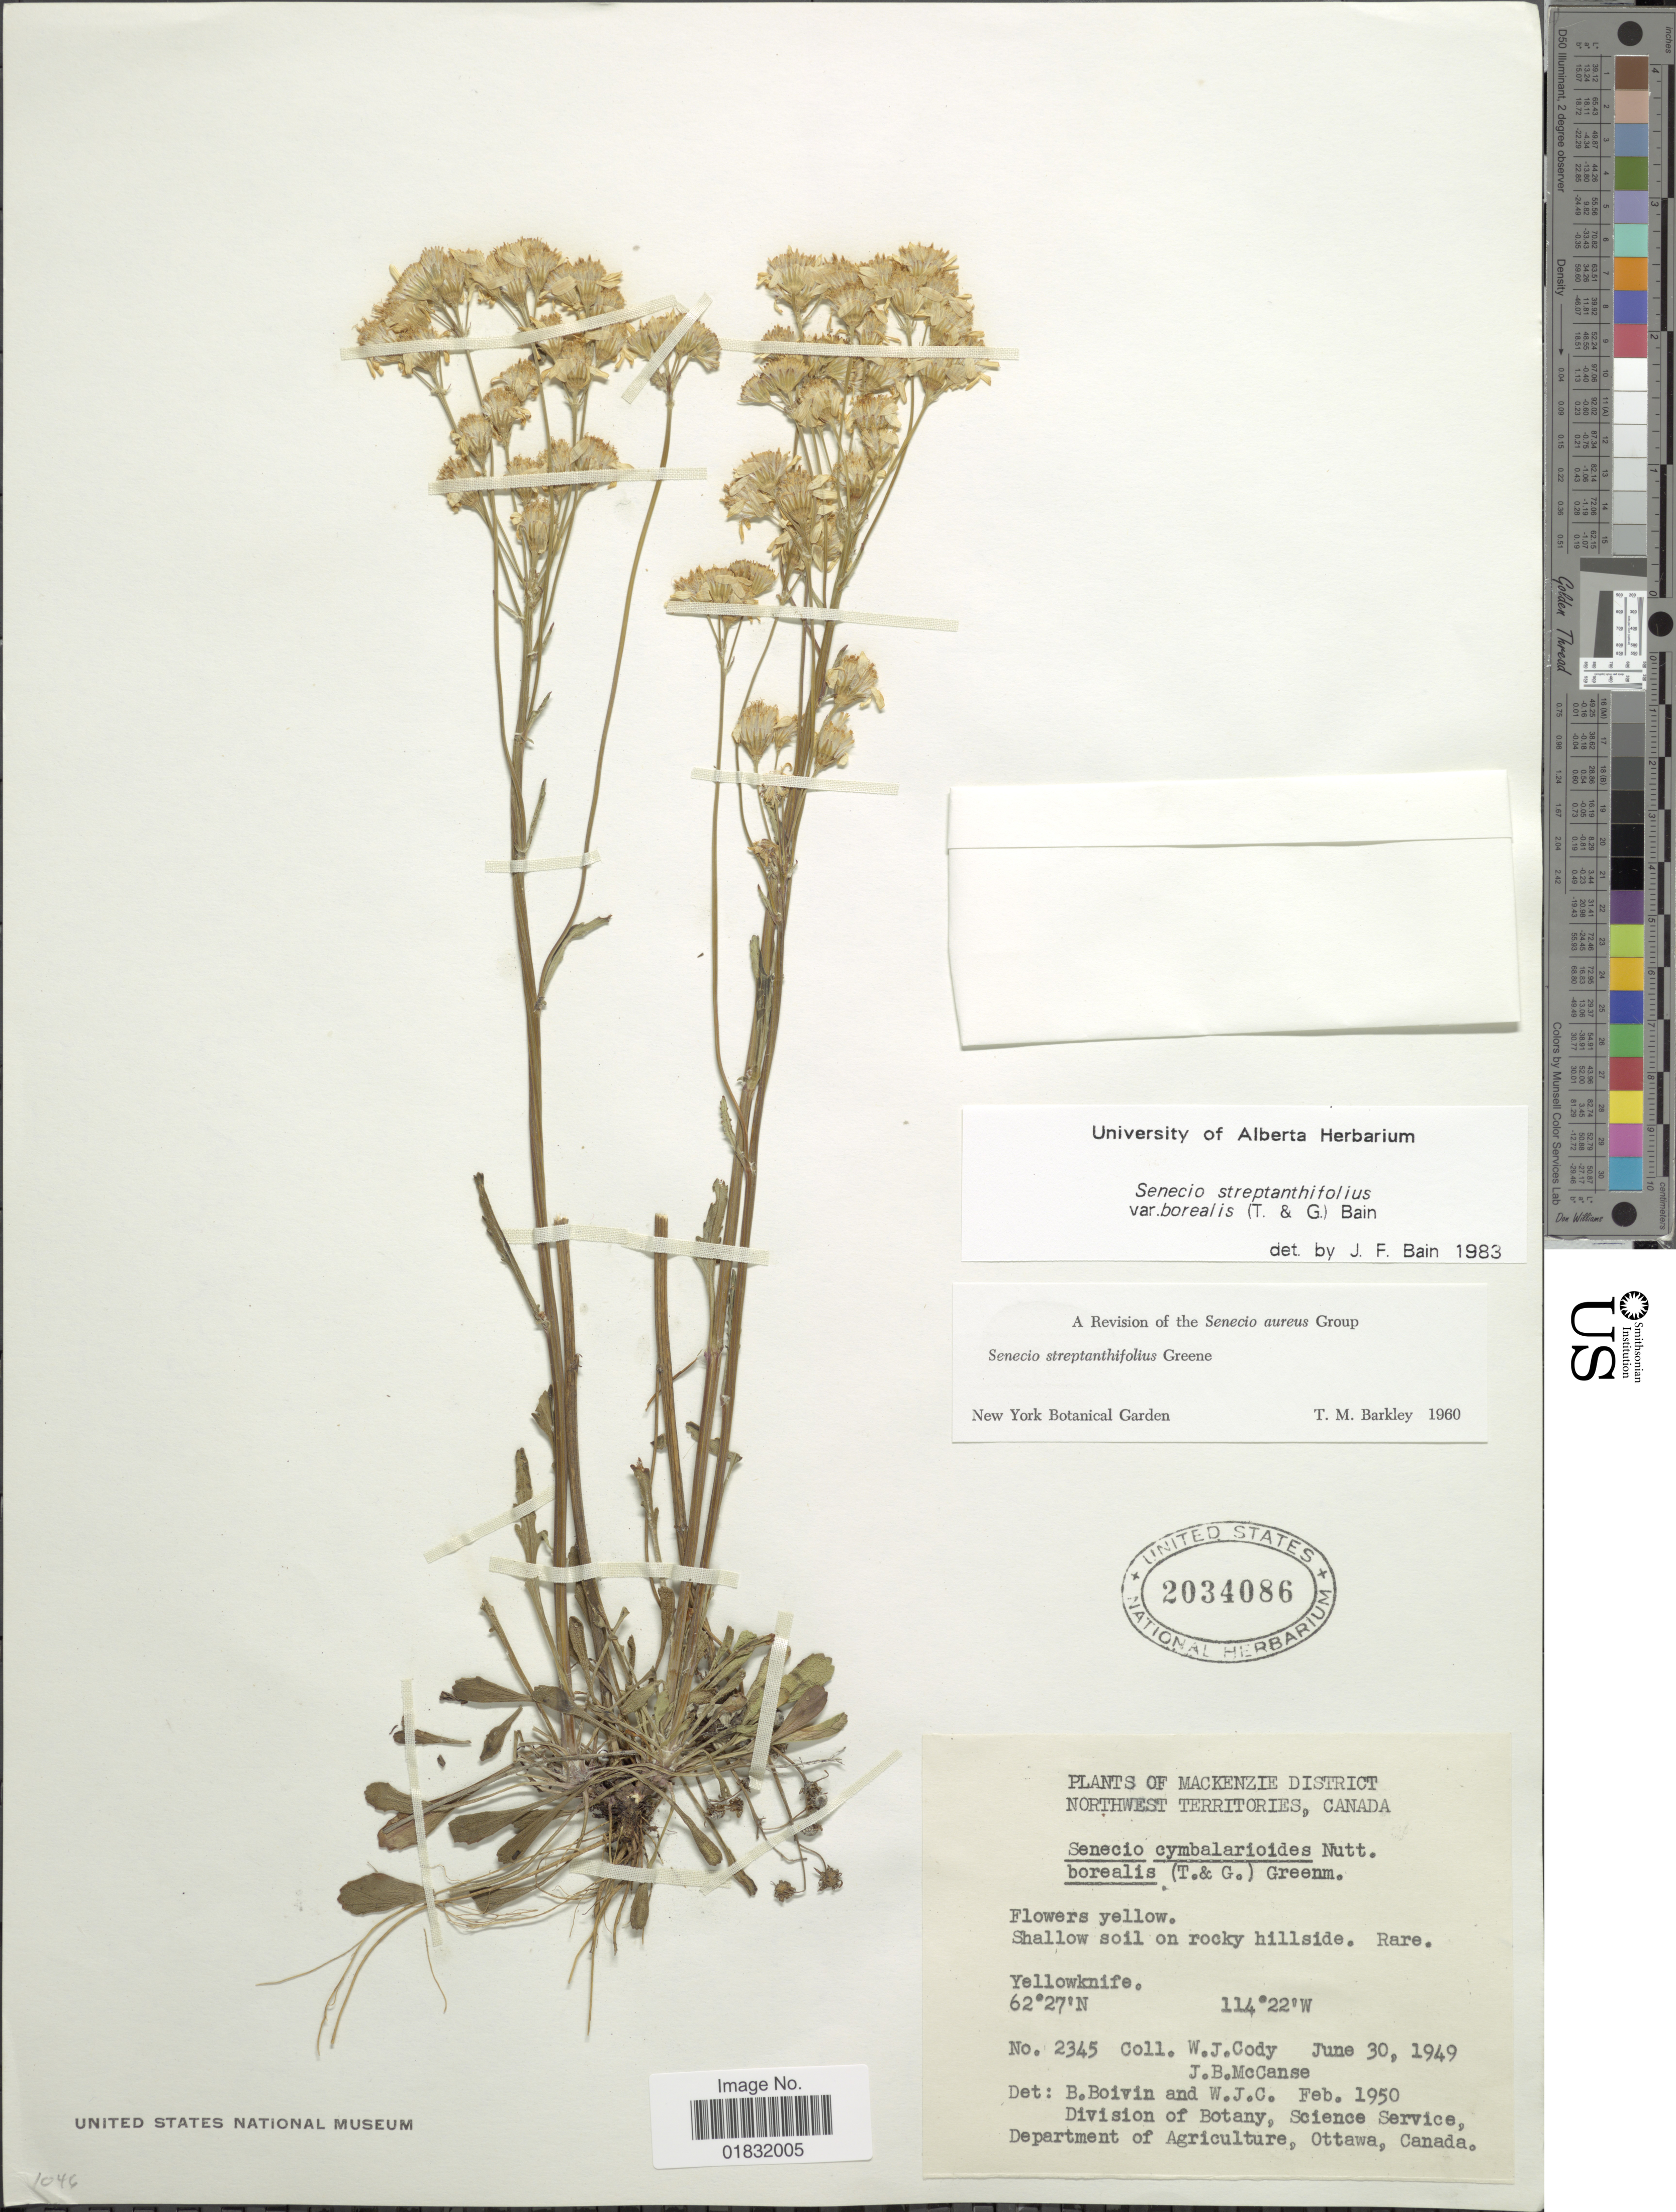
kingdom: Plantae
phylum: Tracheophyta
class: Magnoliopsida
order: Asterales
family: Asteraceae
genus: Packera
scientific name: Packera streptanthifolia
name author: (Greene) W.A. Weber & Á. Löve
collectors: W. Cody & J. McCanse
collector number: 2345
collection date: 1949-06-30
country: Canada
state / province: Northwest Territories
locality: Mackenzie District, Yellowknife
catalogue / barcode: US 2034086